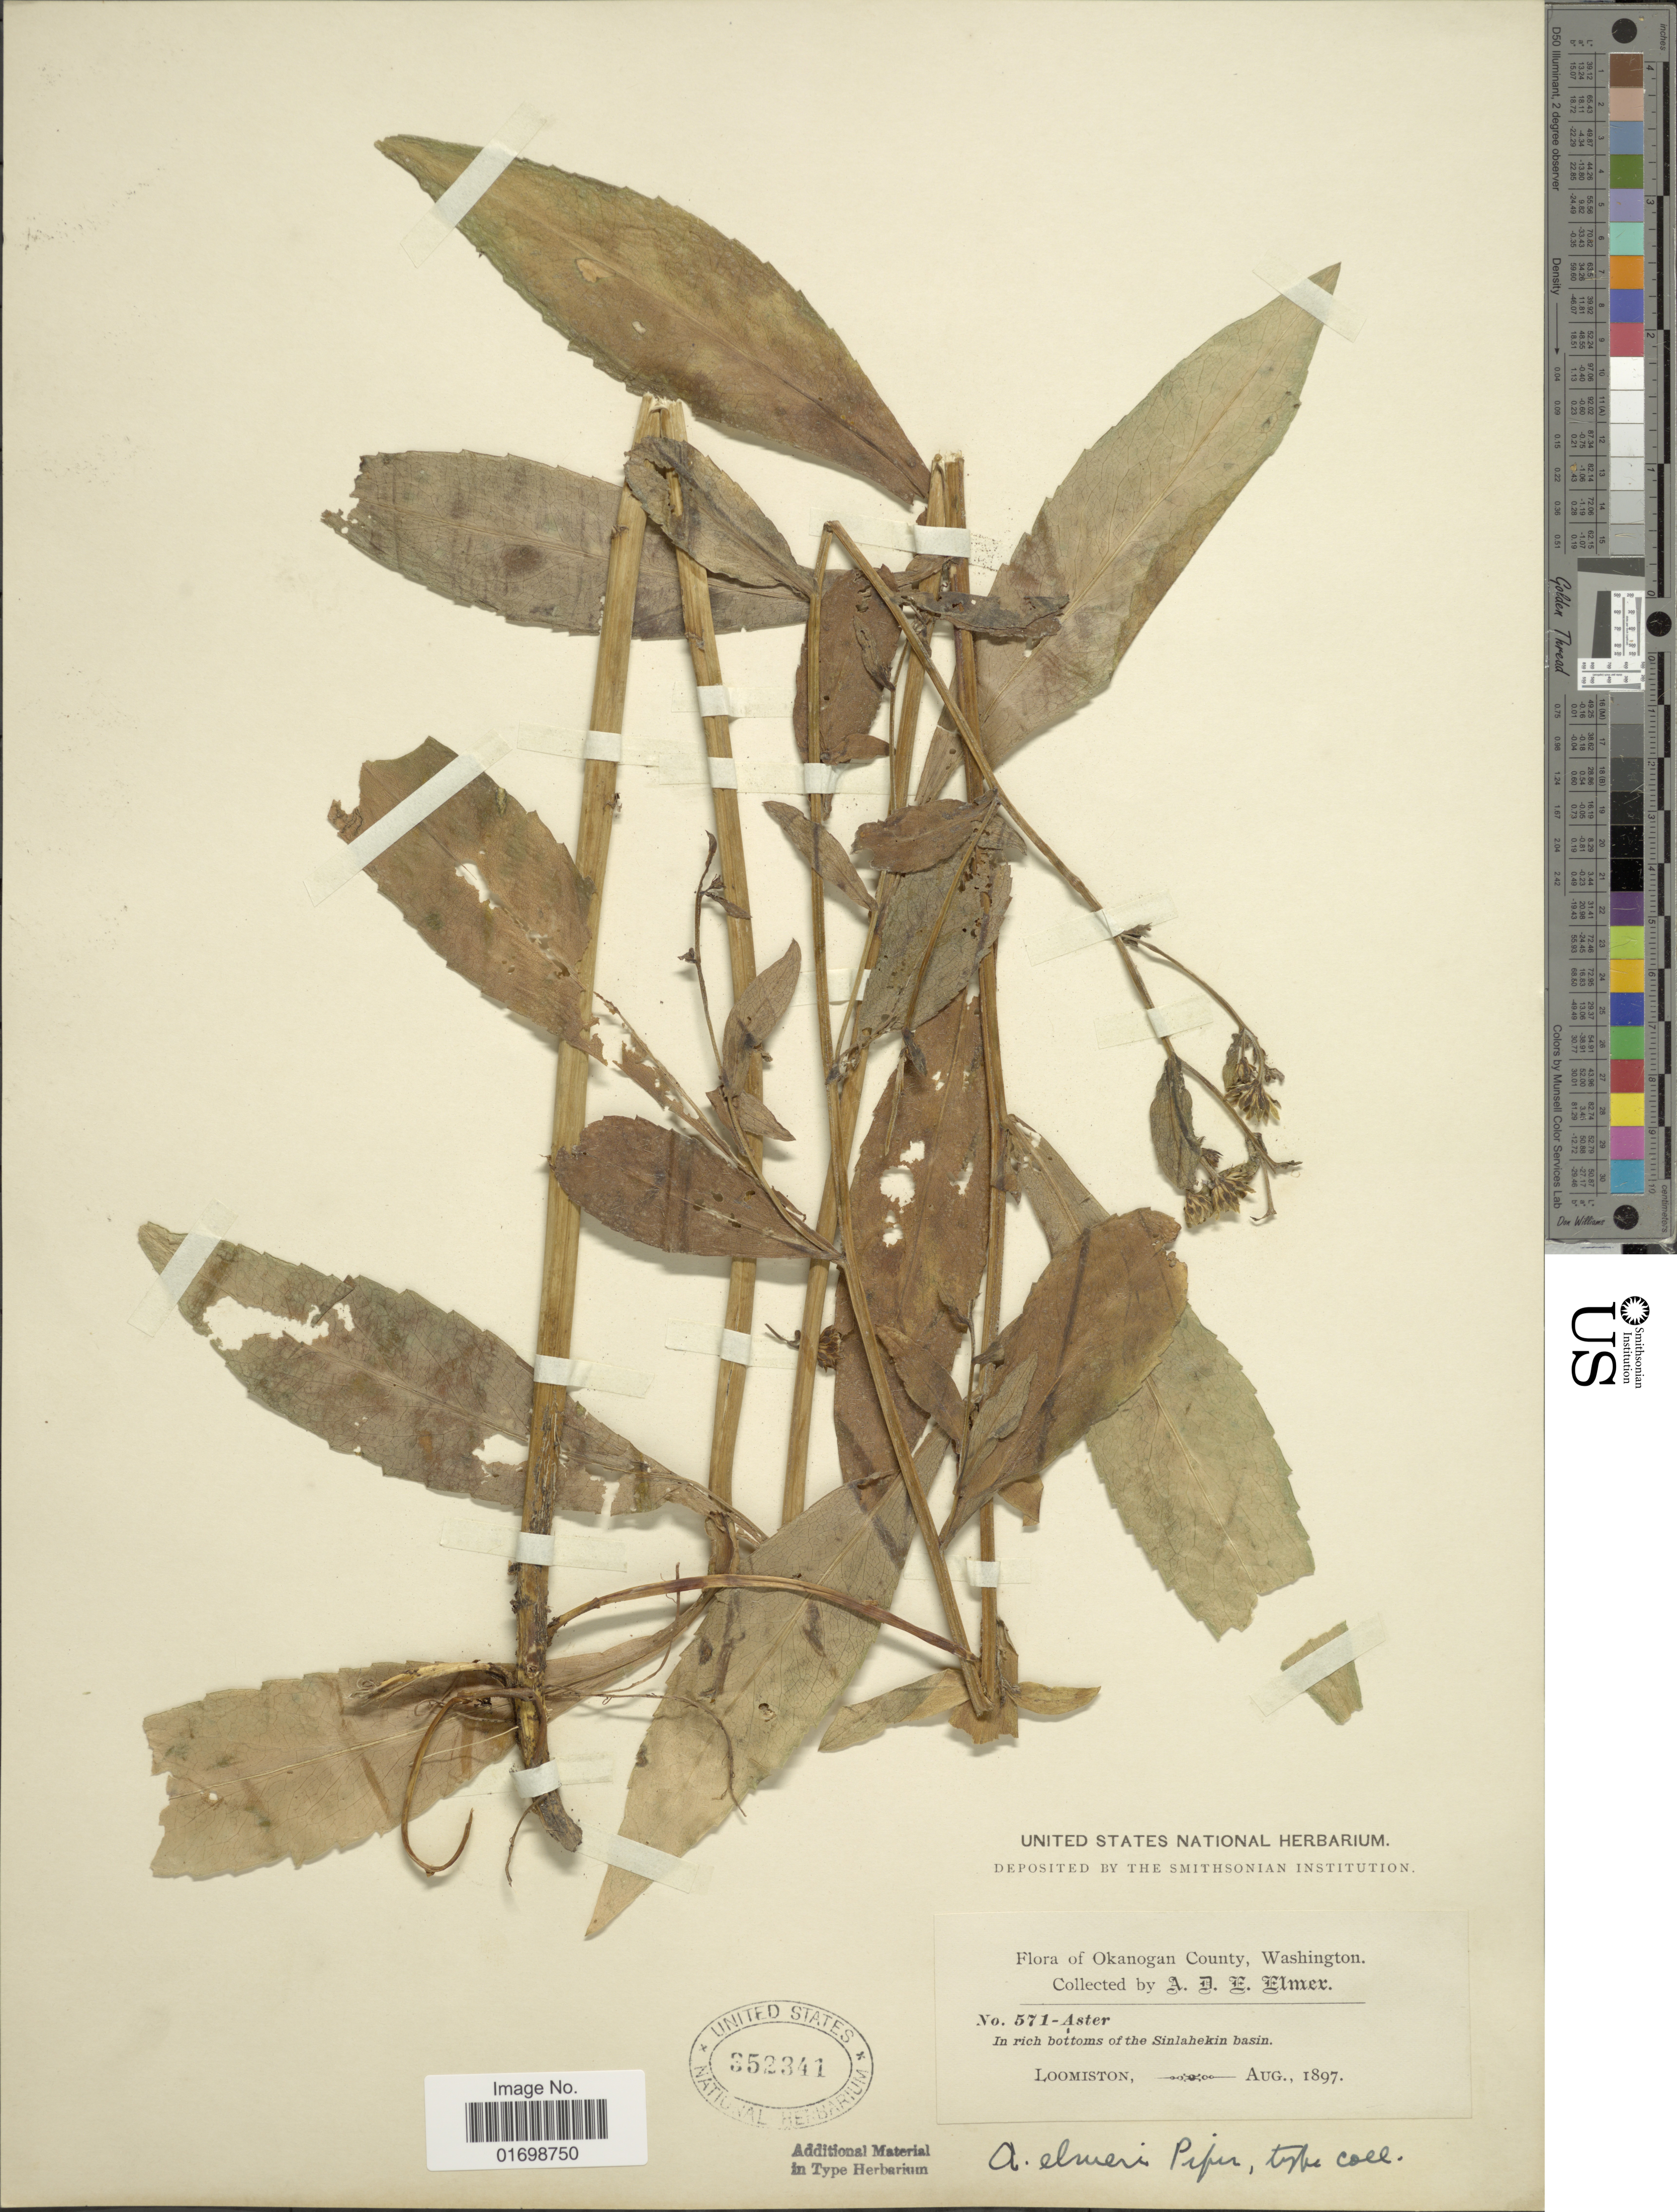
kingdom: Plantae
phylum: Tracheophyta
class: Magnoliopsida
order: Asterales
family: Asteraceae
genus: Aster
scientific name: Aster okanoganus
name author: Piper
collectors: A. D. E. Elmer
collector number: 571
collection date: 1897-08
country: United States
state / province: Washington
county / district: Okanogan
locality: Okanogan County, in rich bottoms of the Sinlahekin basin, Loomiston.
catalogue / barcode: US 35231